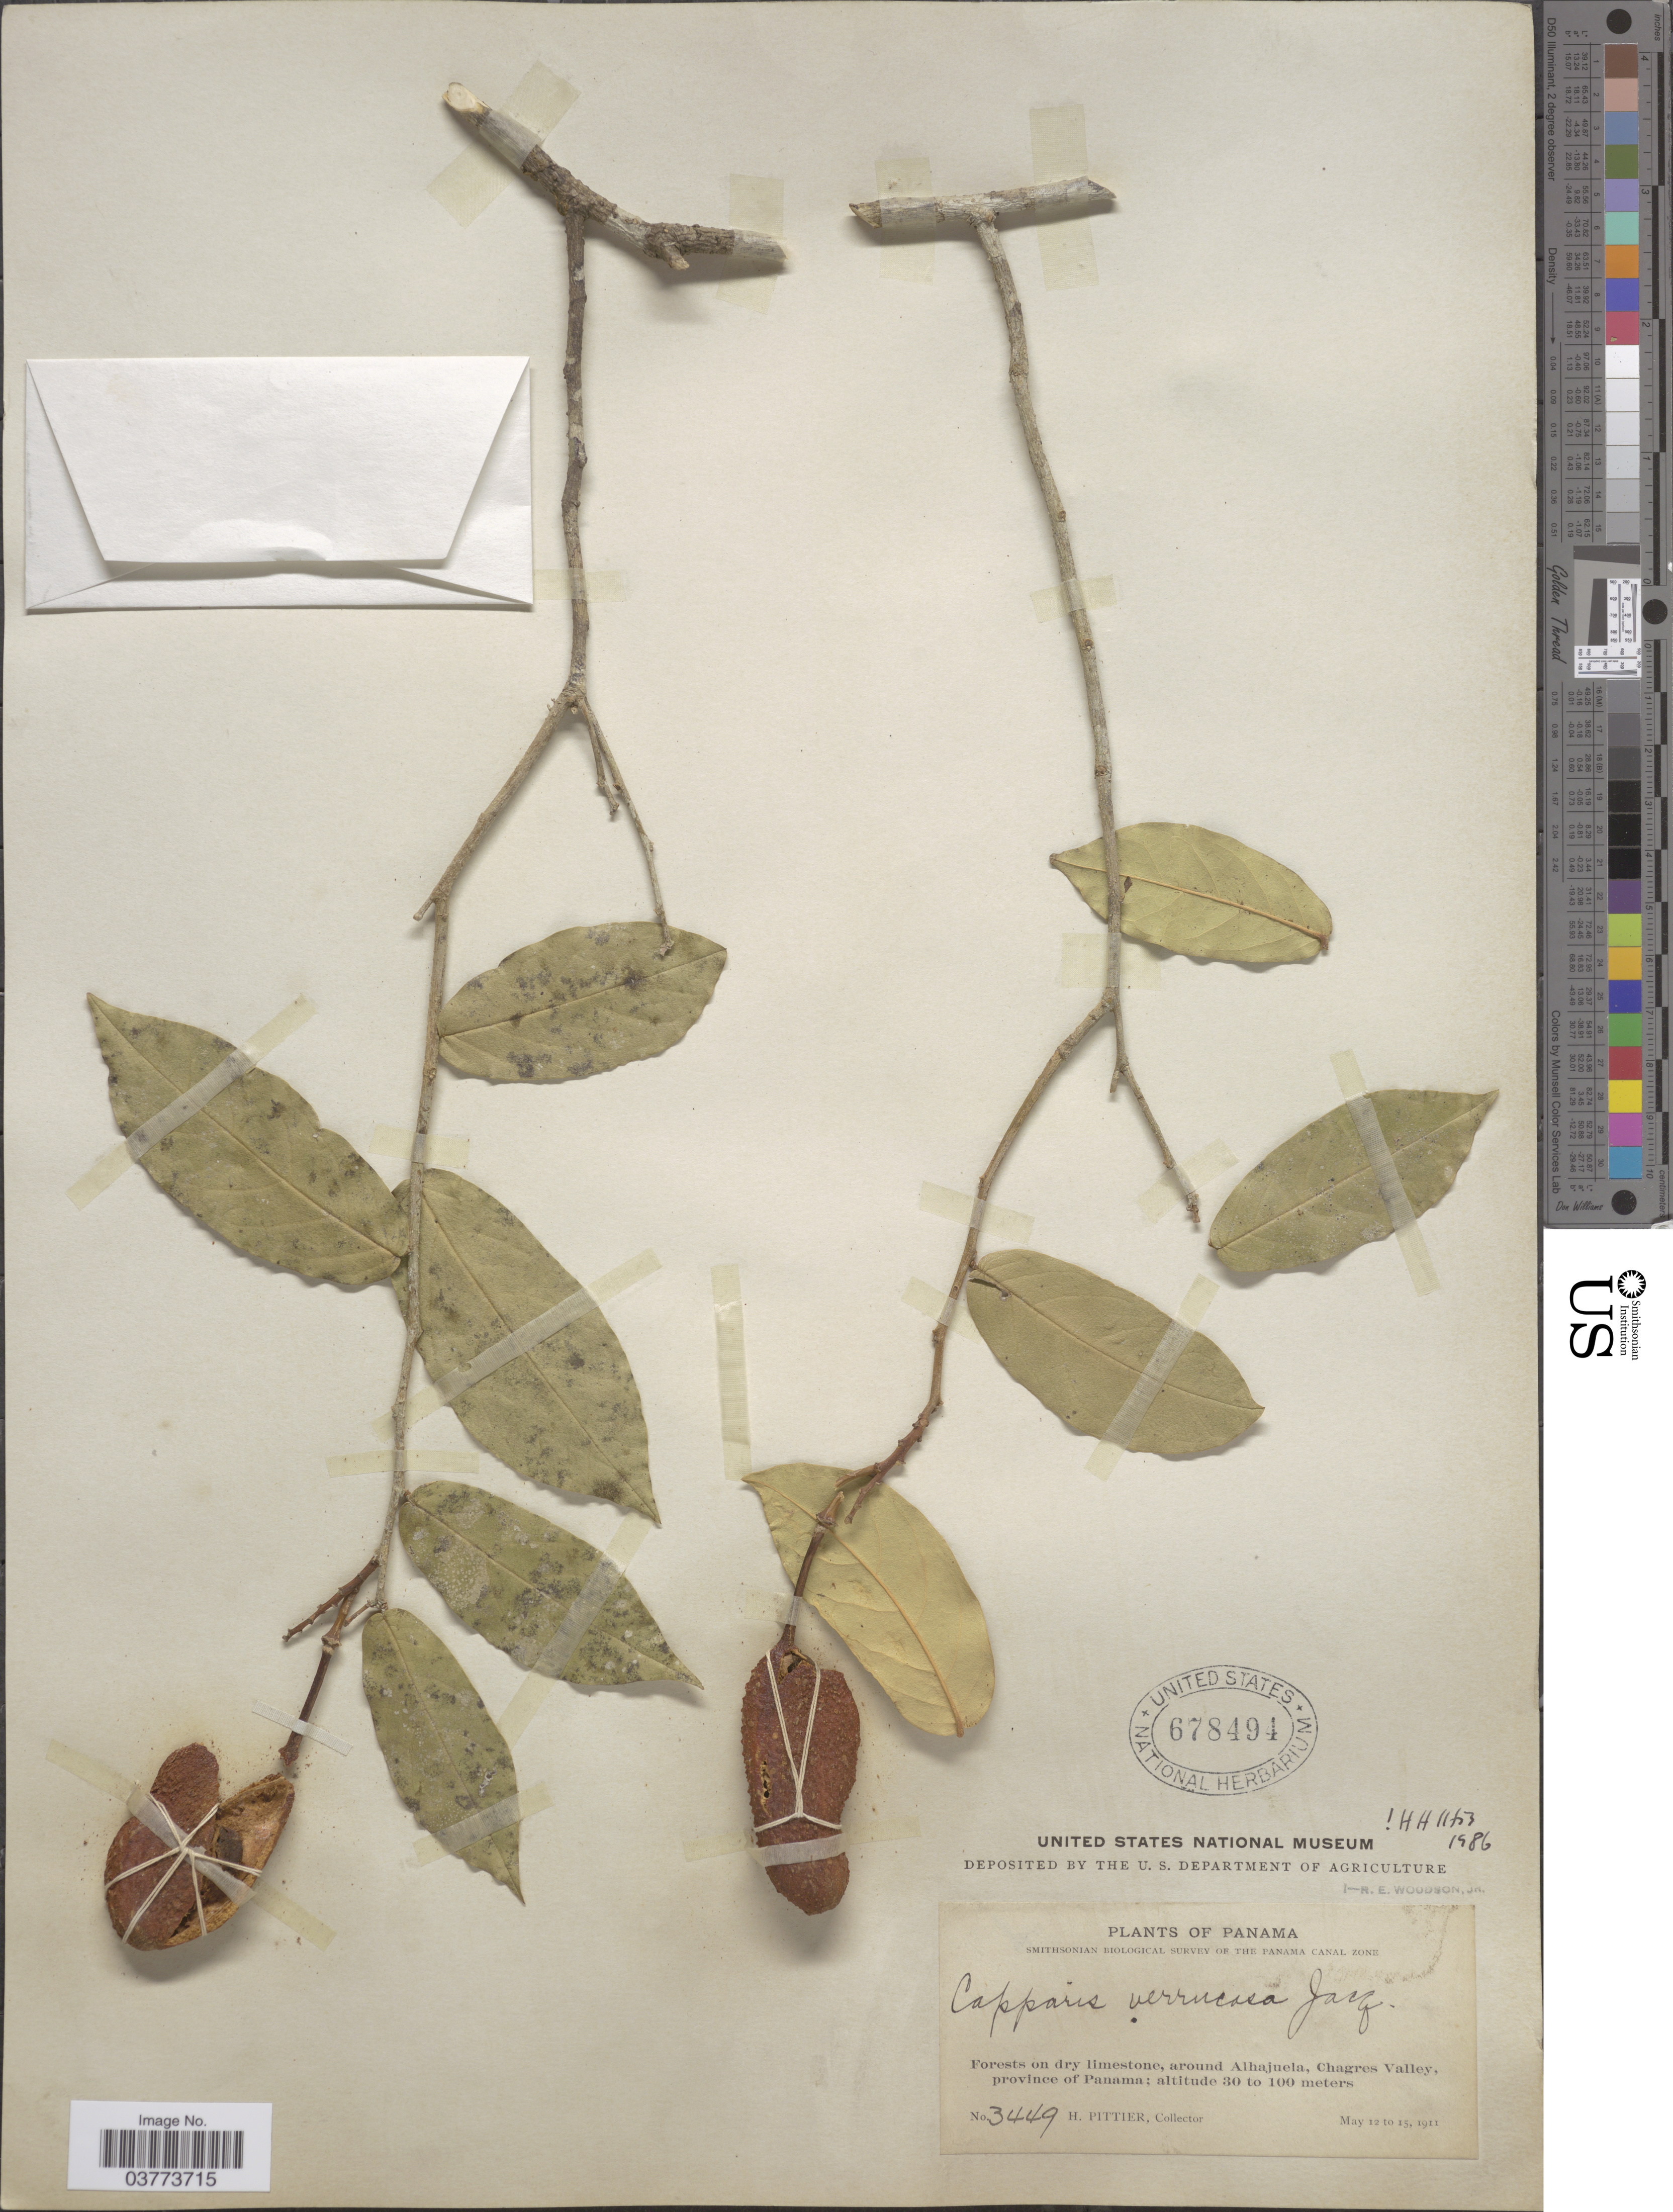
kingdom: Plantae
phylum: Tracheophyta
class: Magnoliopsida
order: Brassicales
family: Capparaceae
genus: Cynophalla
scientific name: Cynophalla verrucosa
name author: (Jacq.) J. Presl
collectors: H. F. Pittier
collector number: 3449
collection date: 1911-05-12/1911-05-15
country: Panama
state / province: Panamá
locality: The Panama Canal Zone. Around Alhajuela, Chagres Valley, province of Panama.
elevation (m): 30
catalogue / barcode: US 678494